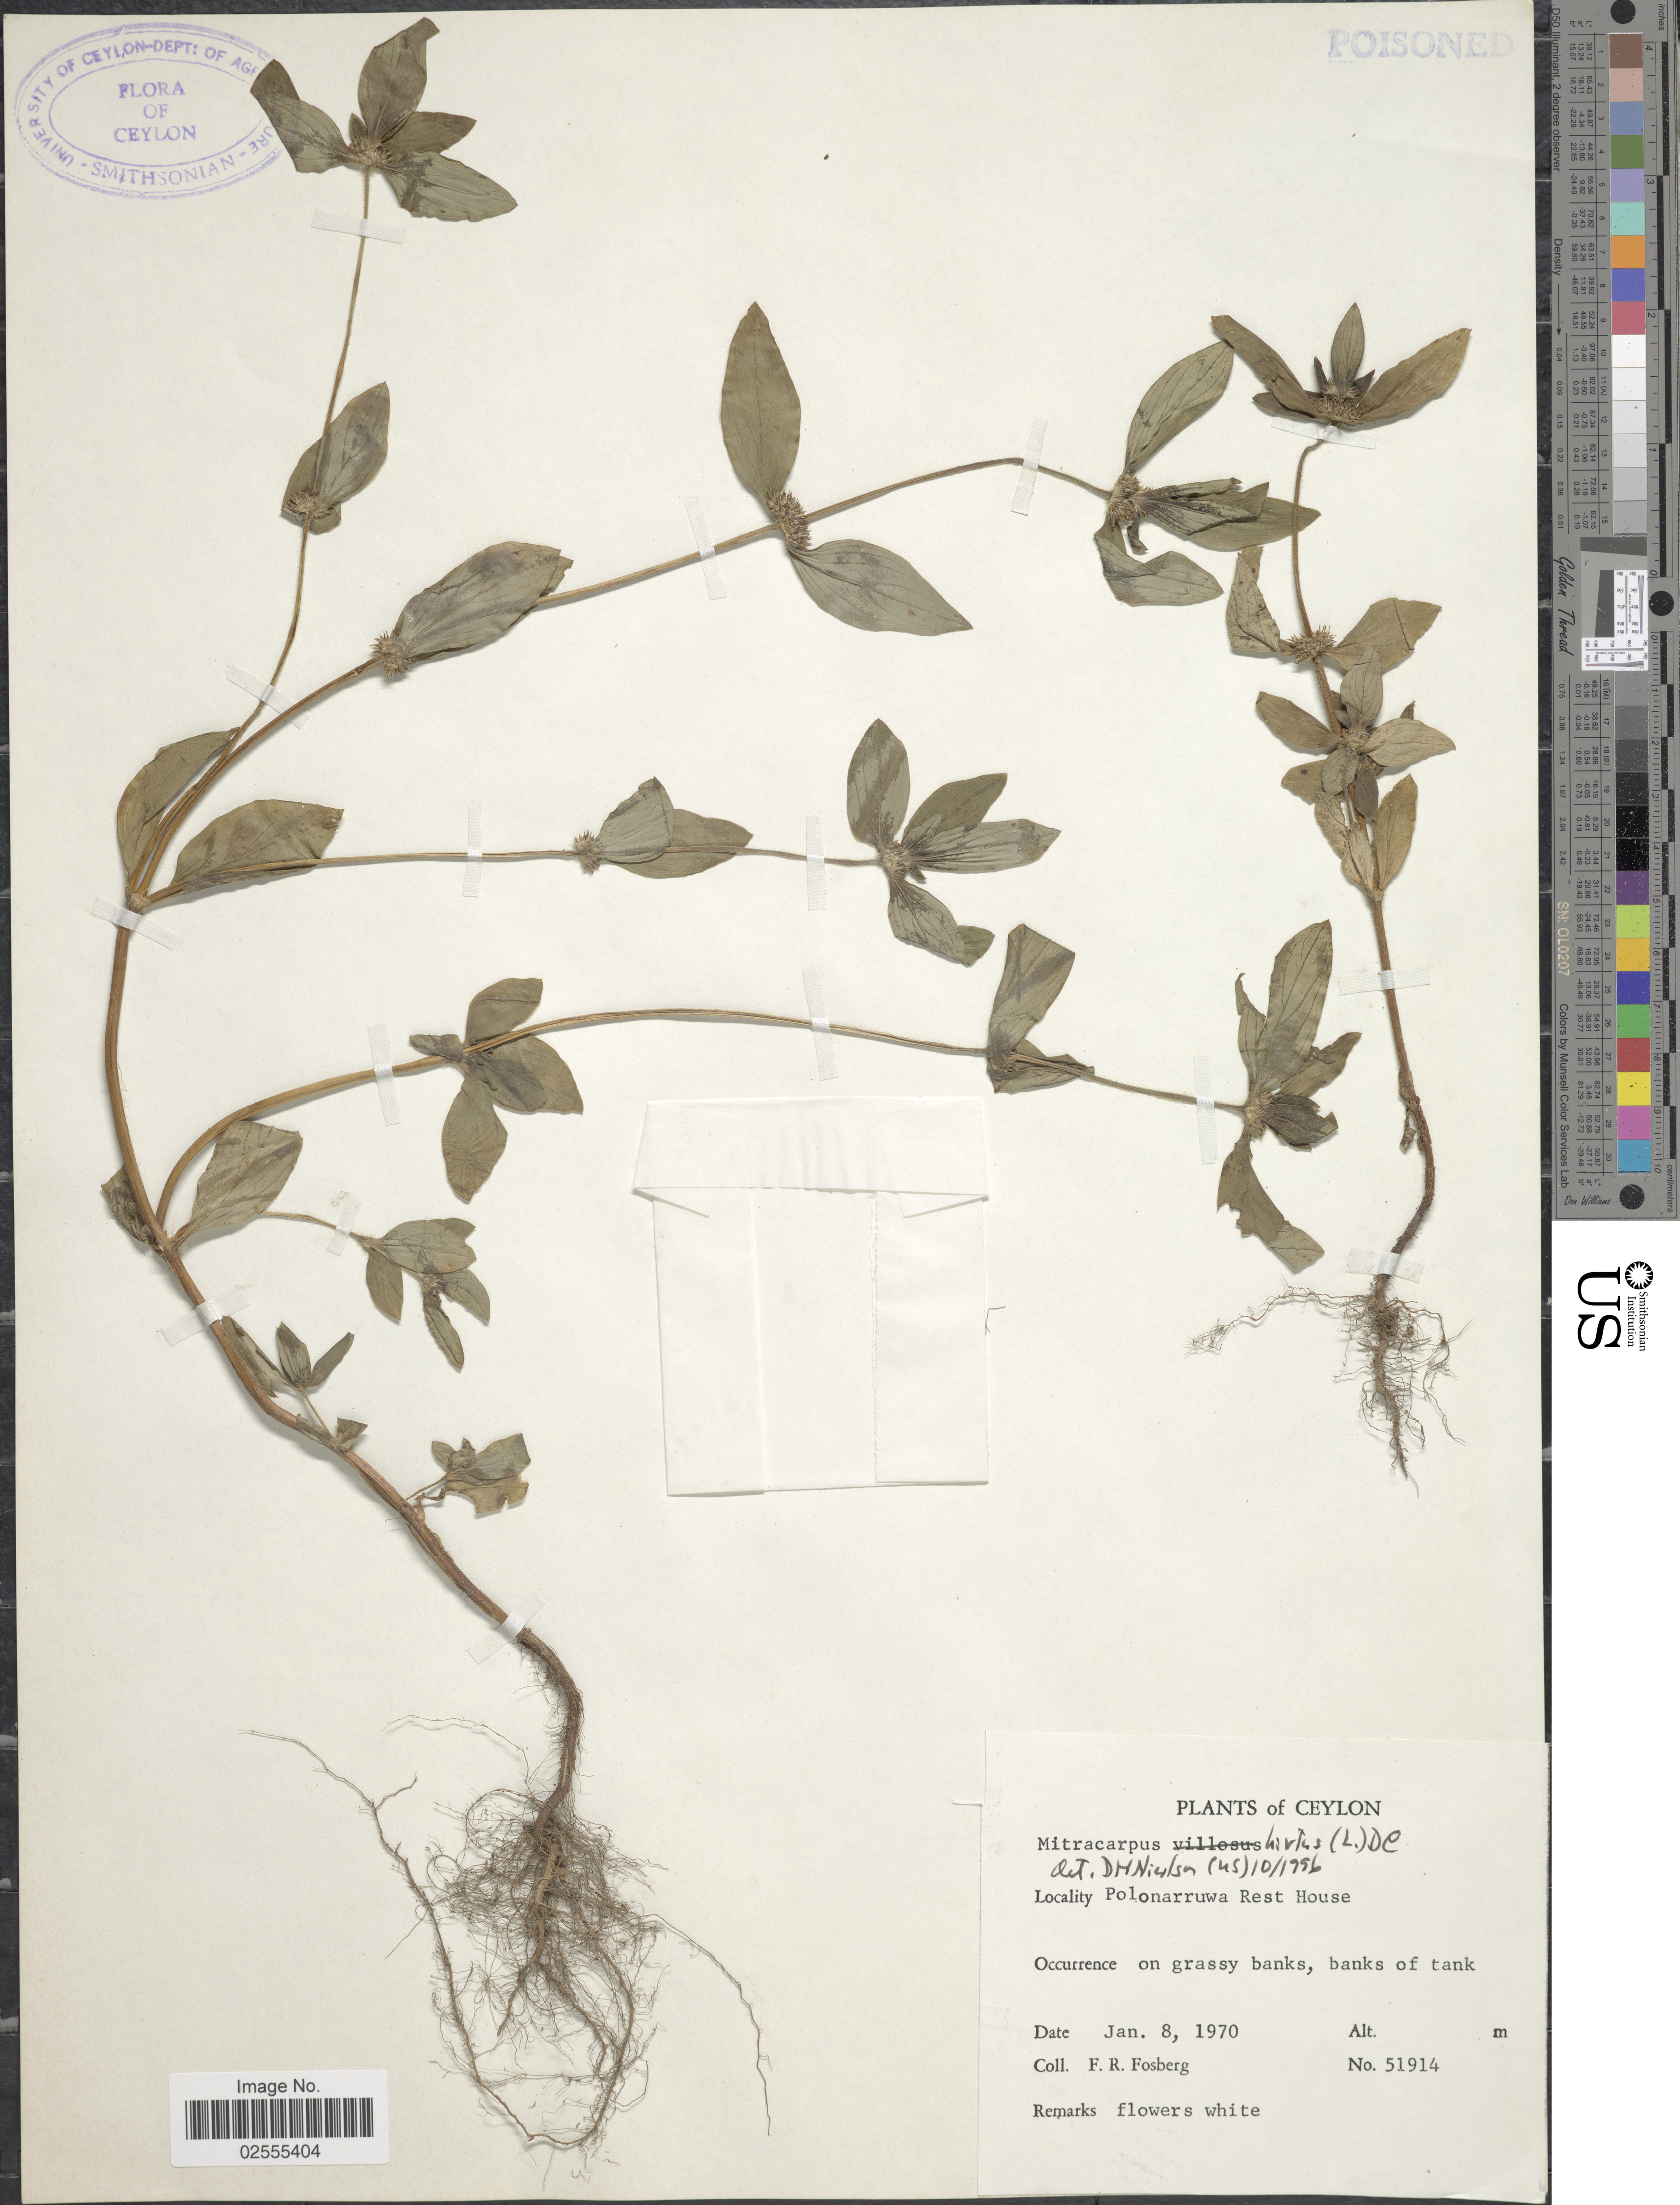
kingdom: Plantae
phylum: Tracheophyta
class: Magnoliopsida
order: Gentianales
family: Rubiaceae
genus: Mitracarpus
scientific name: Mitracarpus hirtus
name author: (L.) DC.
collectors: F. R. Fosberg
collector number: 51914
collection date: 1970-01-08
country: Sri Lanka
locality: Ceylon. Polonarruwa Rest House